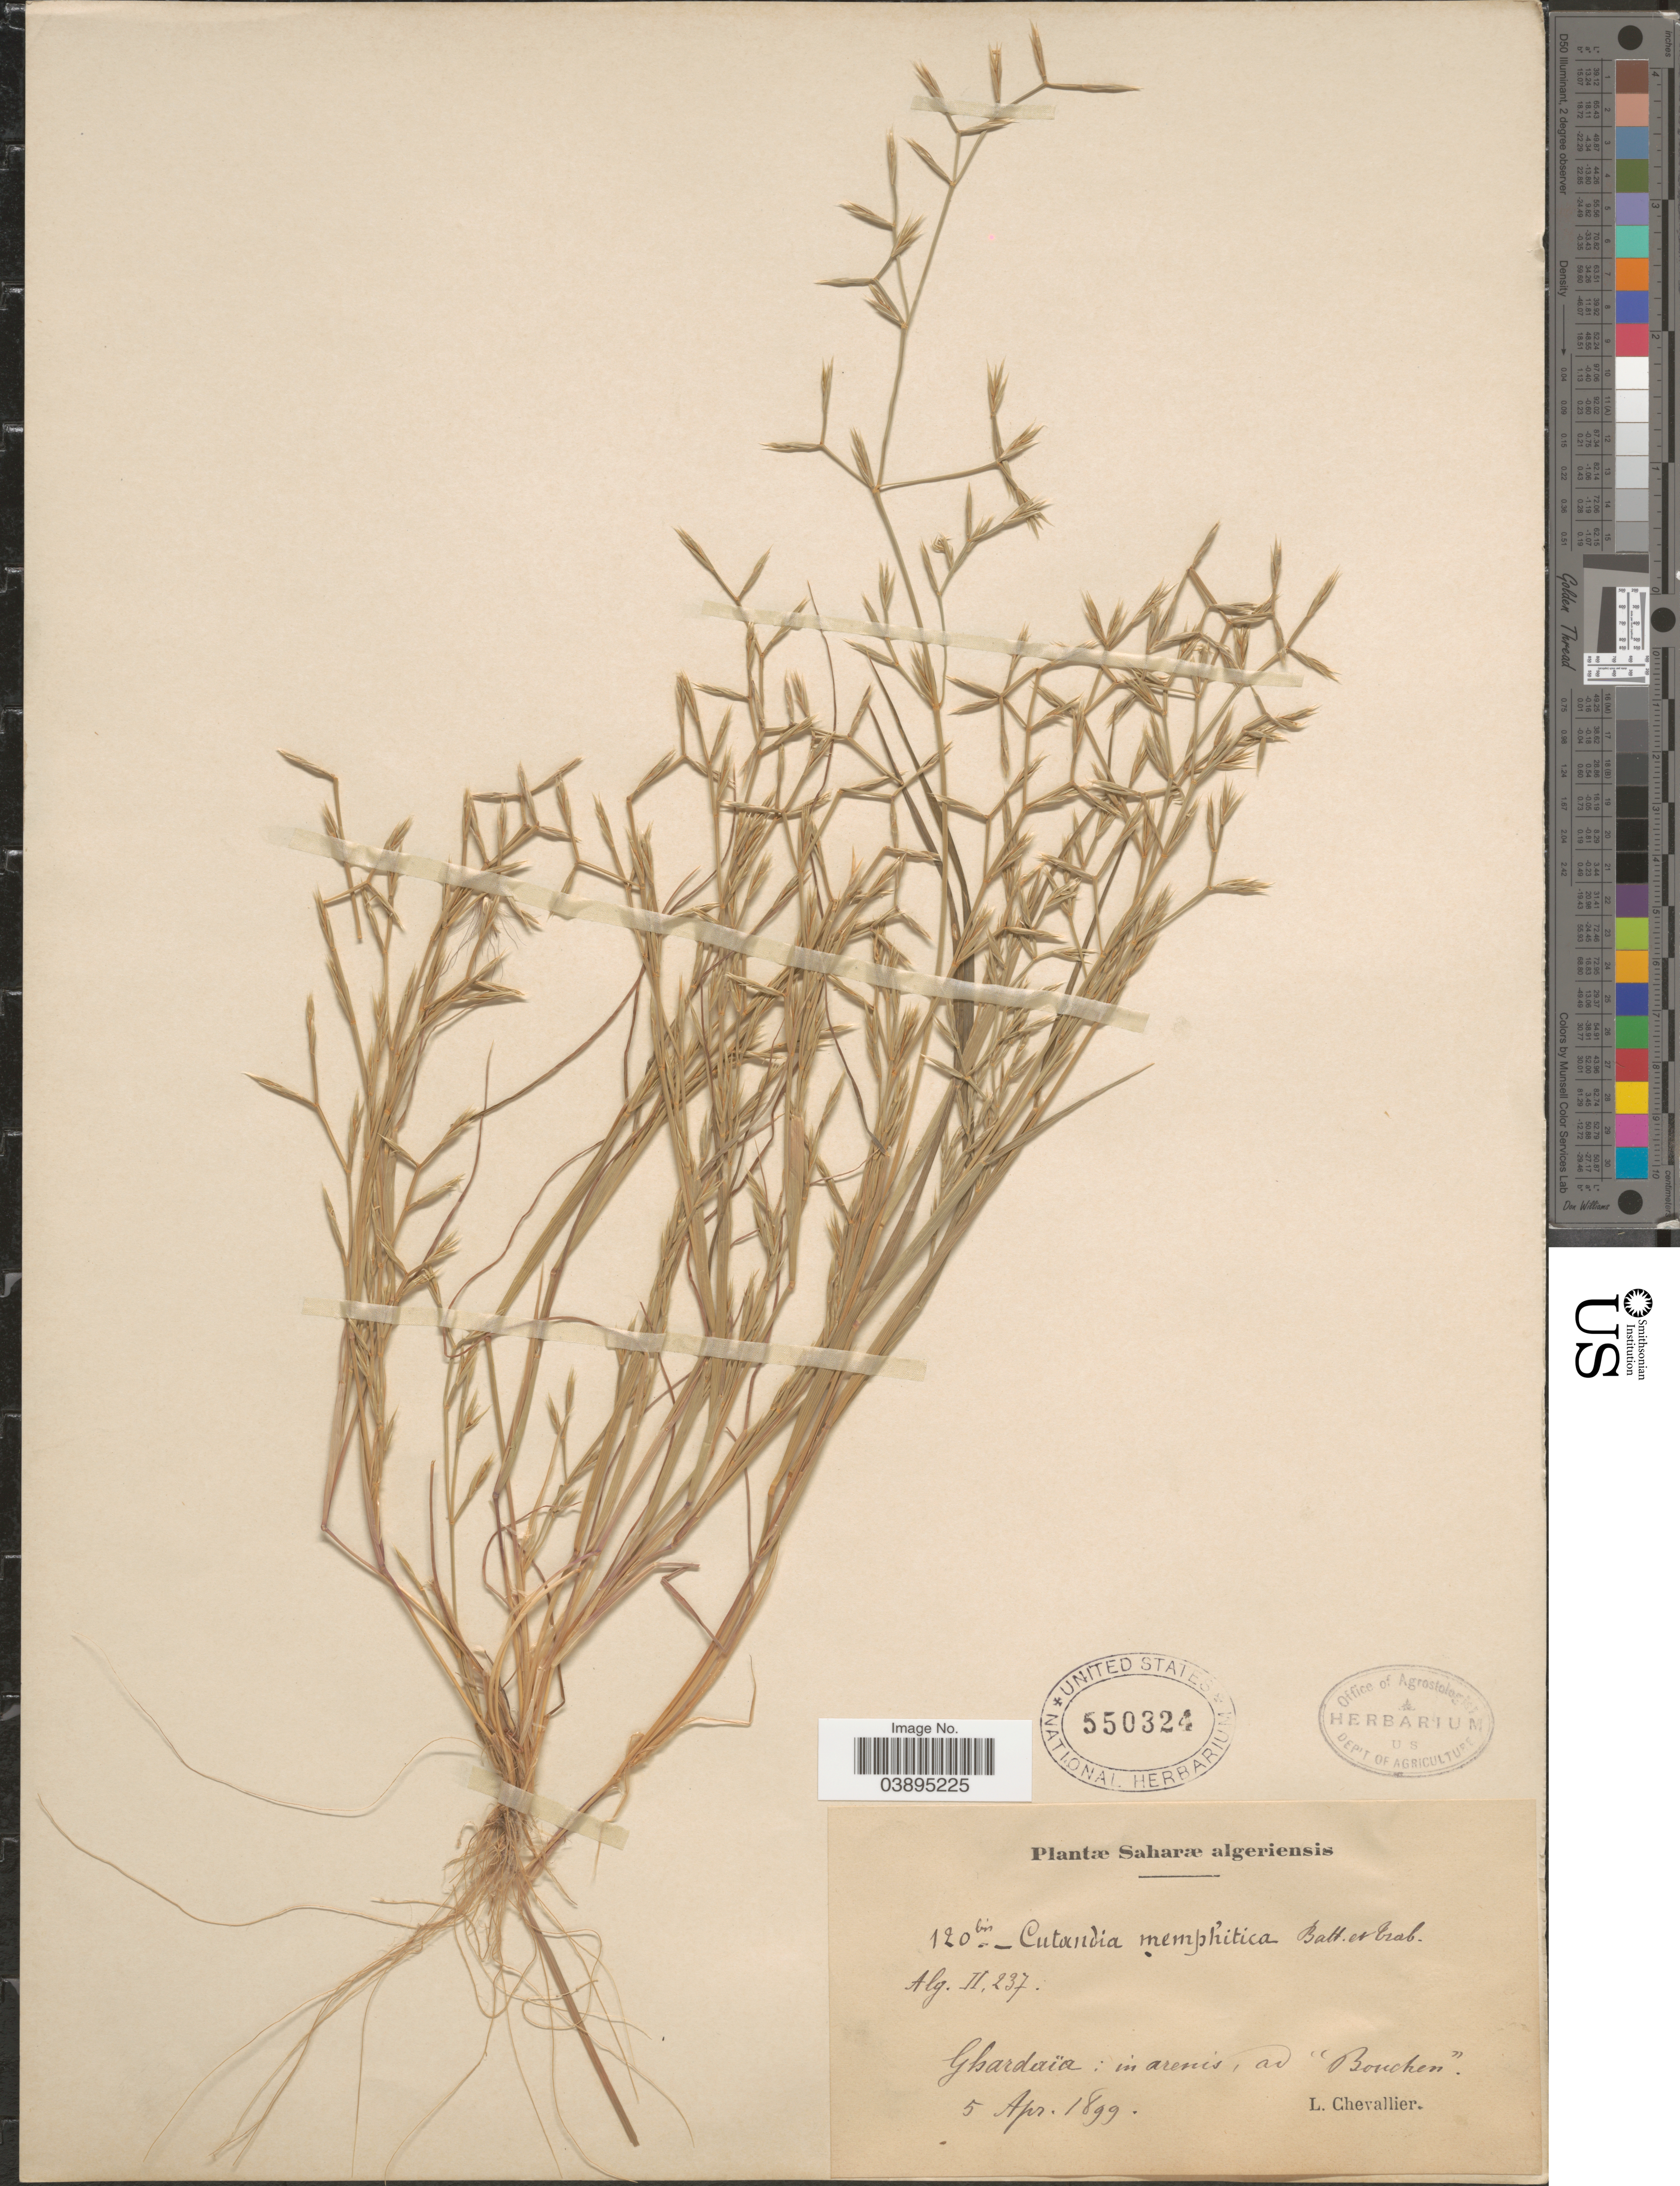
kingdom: Plantae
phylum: Tracheophyta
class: Liliopsida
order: Poales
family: Poaceae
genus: Cutandia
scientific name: Cutandia memphitica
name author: (Spreng.) K. Richt.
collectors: L. Chevallier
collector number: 120bis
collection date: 1899-04-05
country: Algeria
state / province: Ghardaïa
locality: Saharæ algeriensis. In arenis, ad "Bouchen".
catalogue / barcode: US 550324